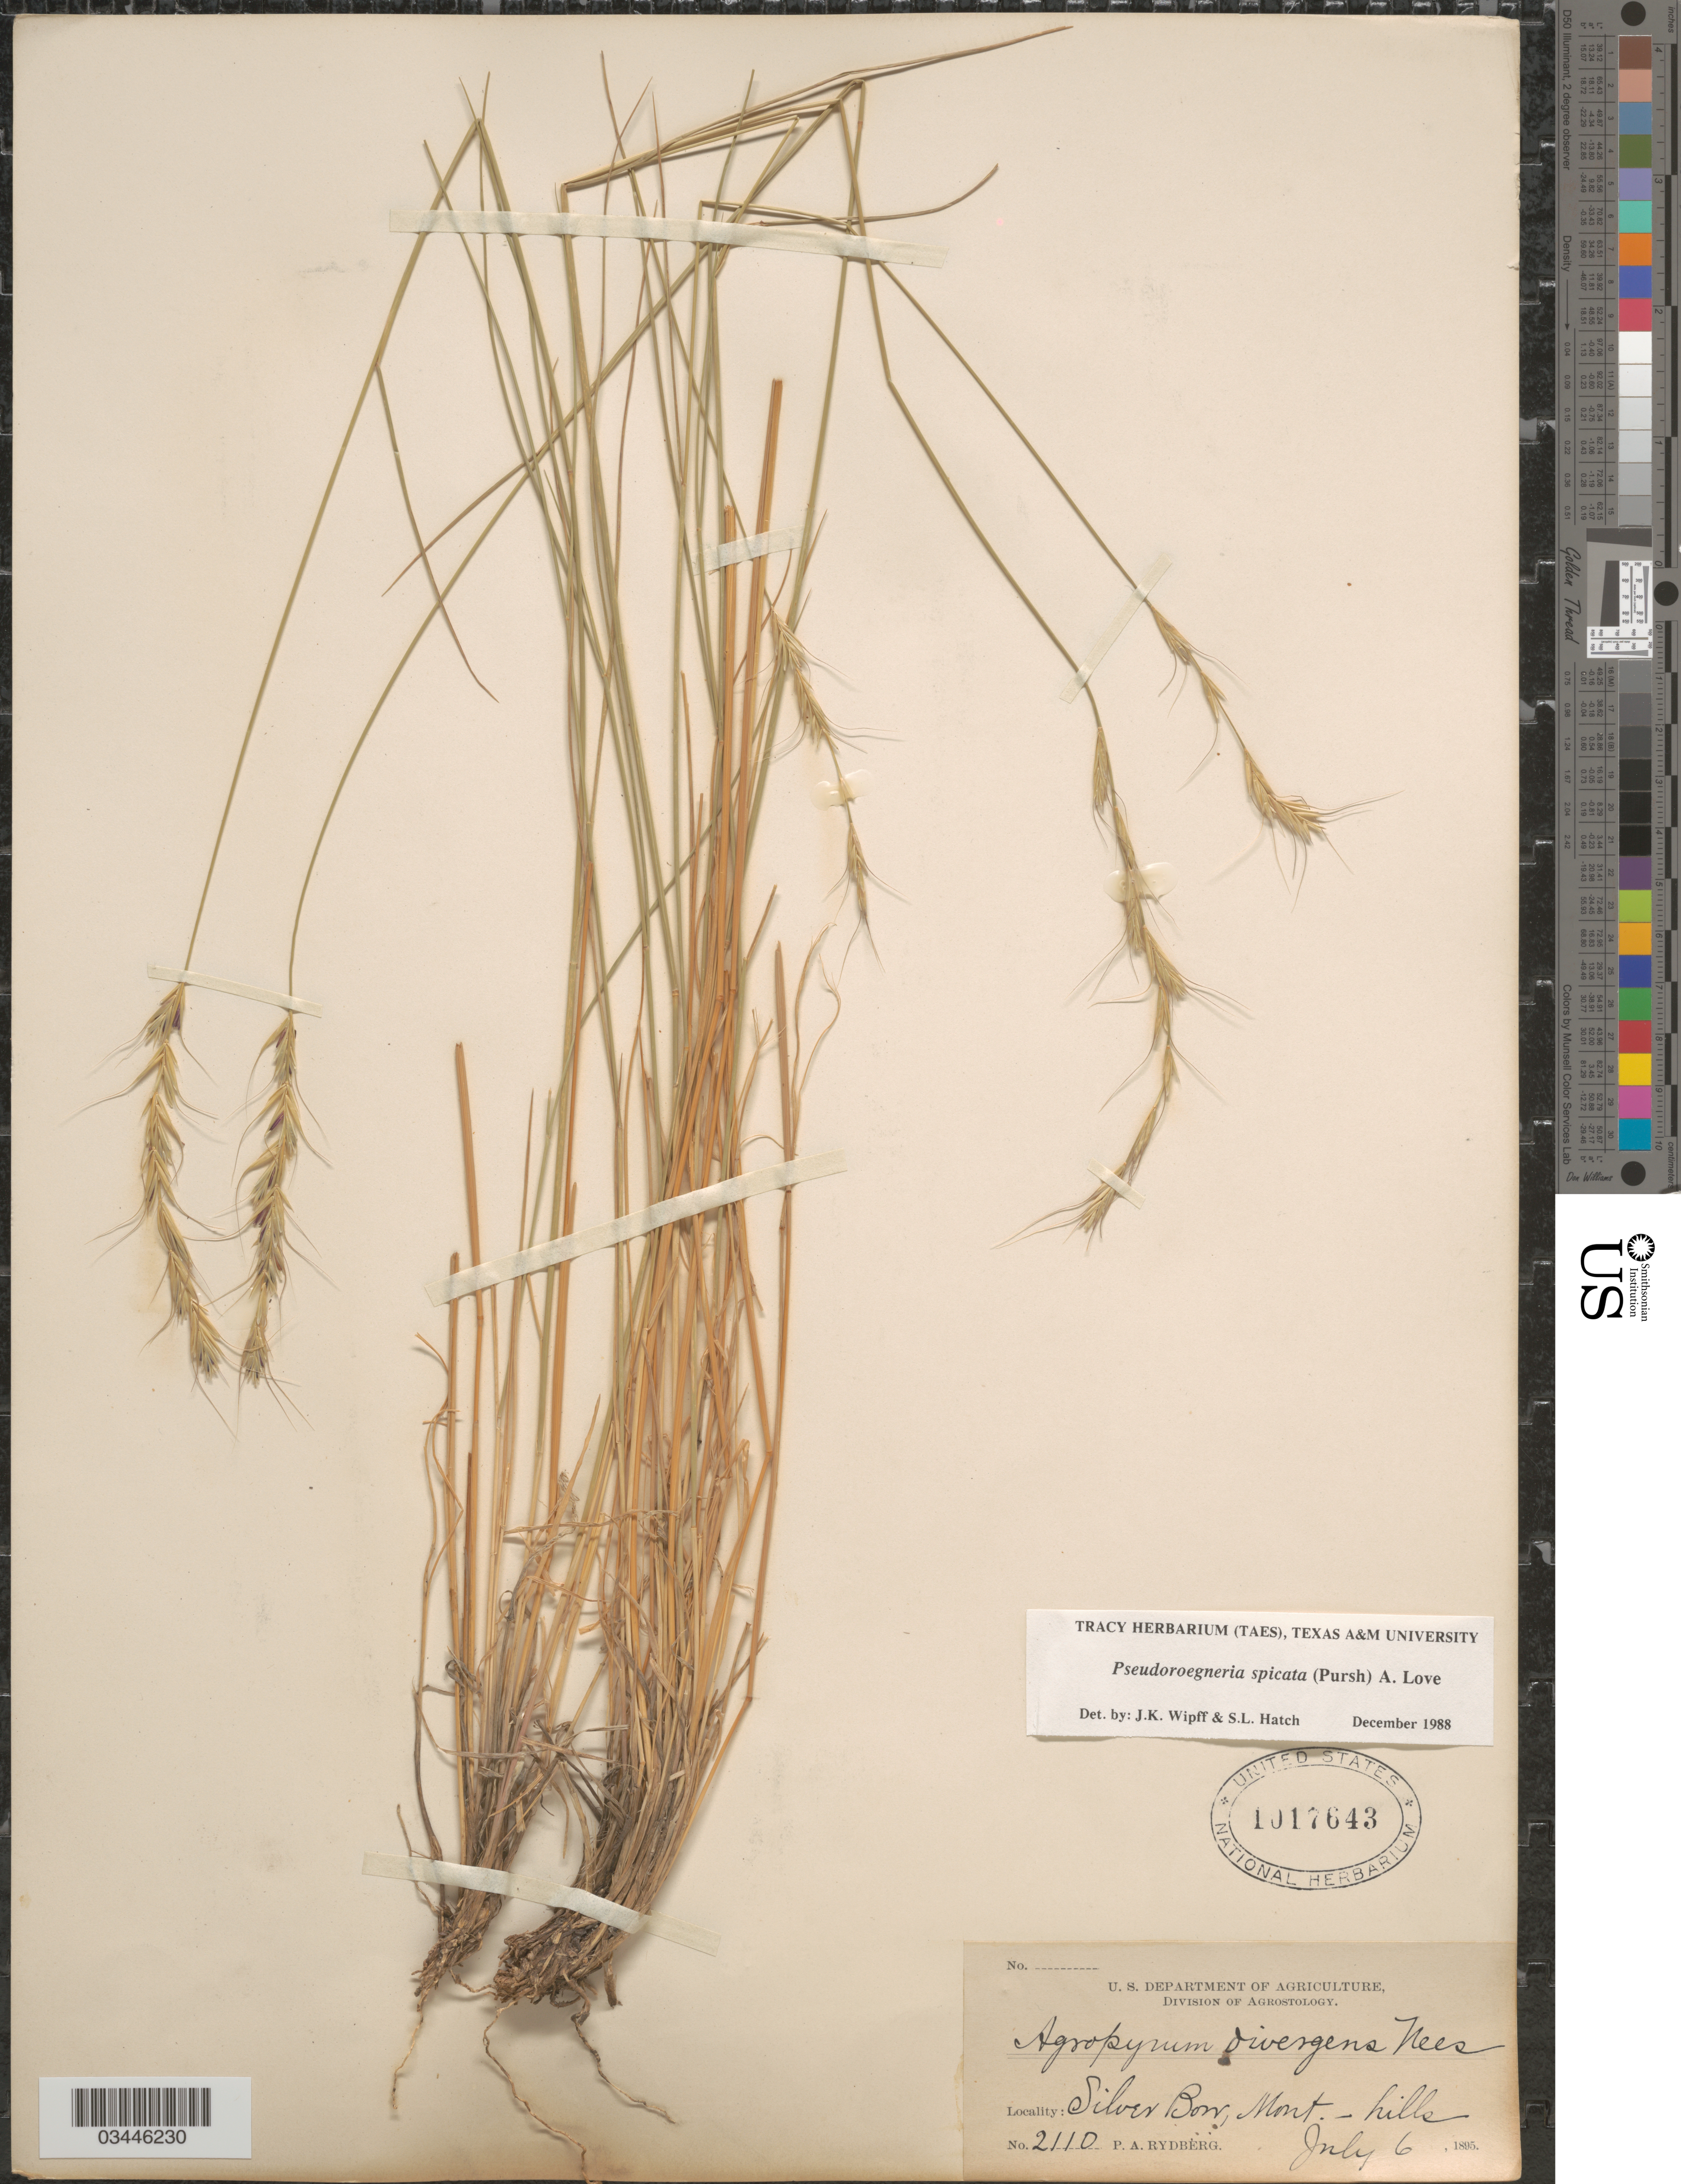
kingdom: Plantae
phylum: Tracheophyta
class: Liliopsida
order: Poales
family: Poaceae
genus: Pseudoroegneria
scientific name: Pseudoroegneria spicata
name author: (Pursh) Á. Löve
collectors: P. A. Rydberg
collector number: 2110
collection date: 1895-07-06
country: United States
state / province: Montana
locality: Silver Bow, hills.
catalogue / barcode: US 1017643